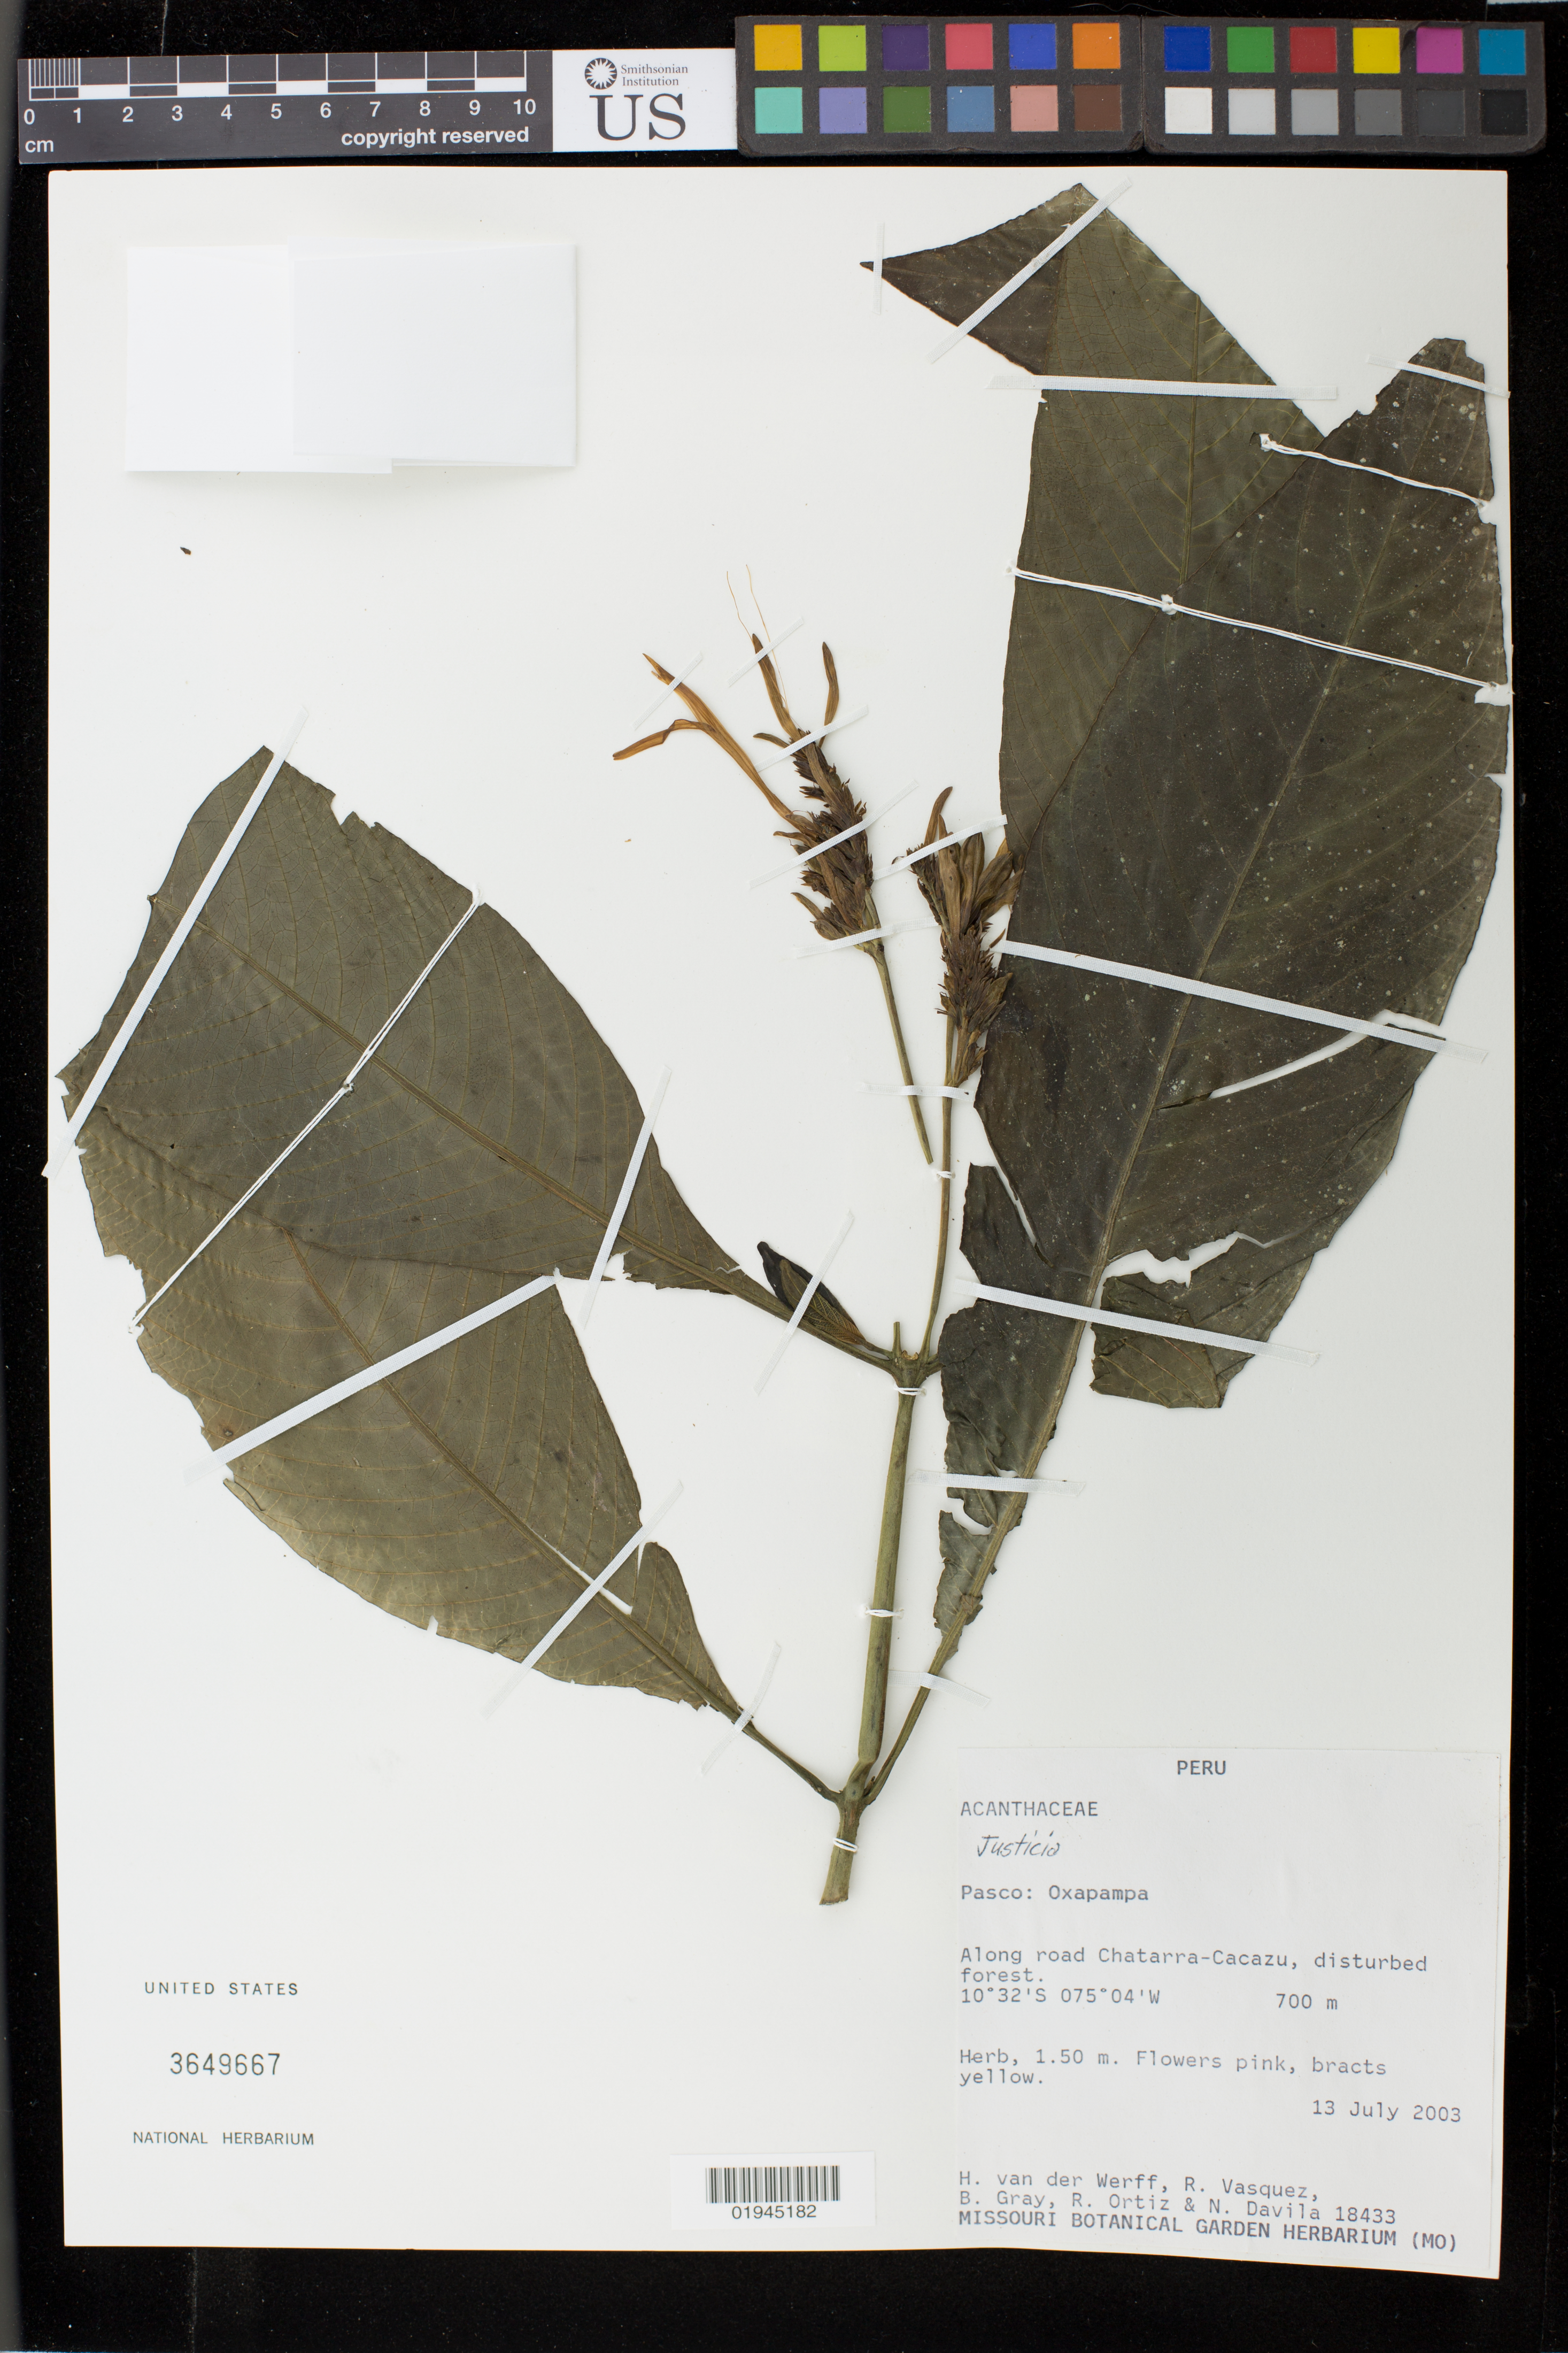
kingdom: Plantae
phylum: Tracheophyta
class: Magnoliopsida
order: Lamiales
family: Acanthaceae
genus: Justicia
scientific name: Justicia sp.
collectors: H. van der Werff, R. Vásquez M., B. Gray, R. Ortíz & N. Davila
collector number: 18433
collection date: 2003-07-13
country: Peru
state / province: Pasco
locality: Oxapampa. Along road Chatarra-Cacazu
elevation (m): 700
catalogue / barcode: US 3649667